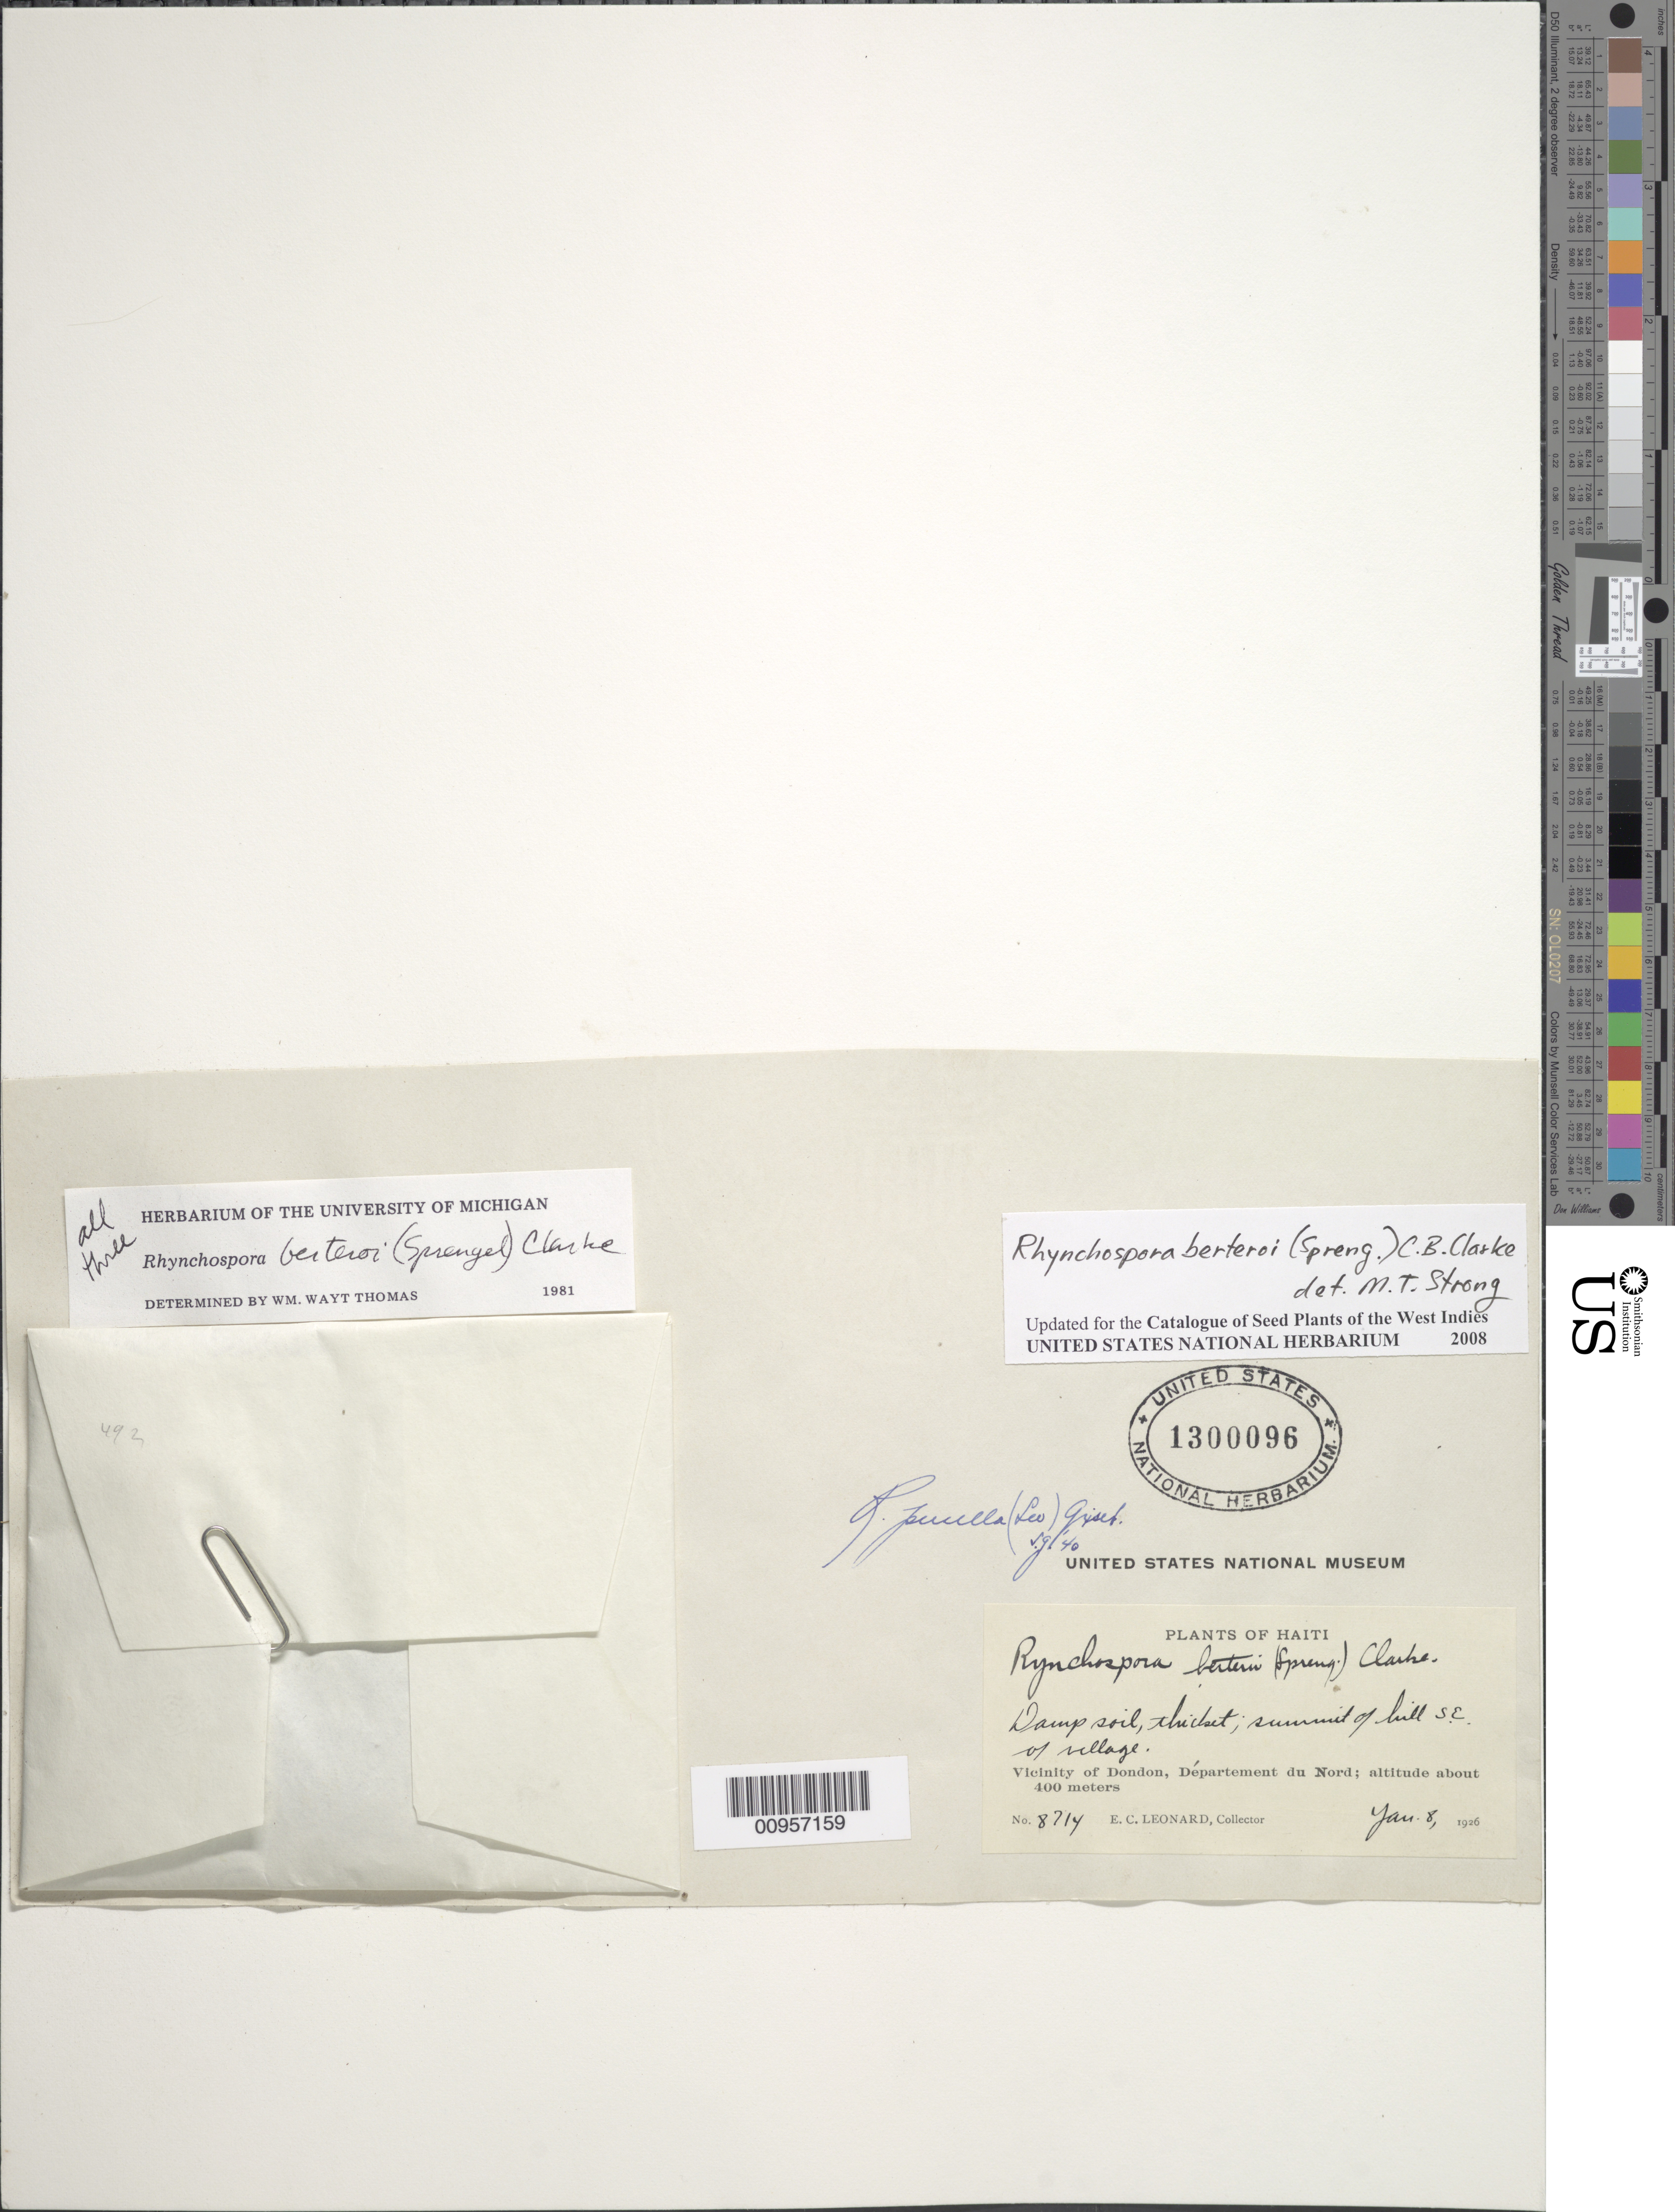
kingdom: Plantae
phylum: Tracheophyta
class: Liliopsida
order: Poales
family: Cyperaceae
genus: Rhynchospora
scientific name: Rhynchospora berteroi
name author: (Spreng.) C.B. Clarke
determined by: Strong, M. T., (US), Smithsonian Institution - National Museum of Natural History (UNITED STATES)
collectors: E. C. Leonard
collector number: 8714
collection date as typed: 08 Jan 1926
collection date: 1926-01-08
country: Haiti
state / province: Nord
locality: Vicinity of Dondon, summit of hill, SE of village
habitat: Damp soil, thicket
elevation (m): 400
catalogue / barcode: US 1300096